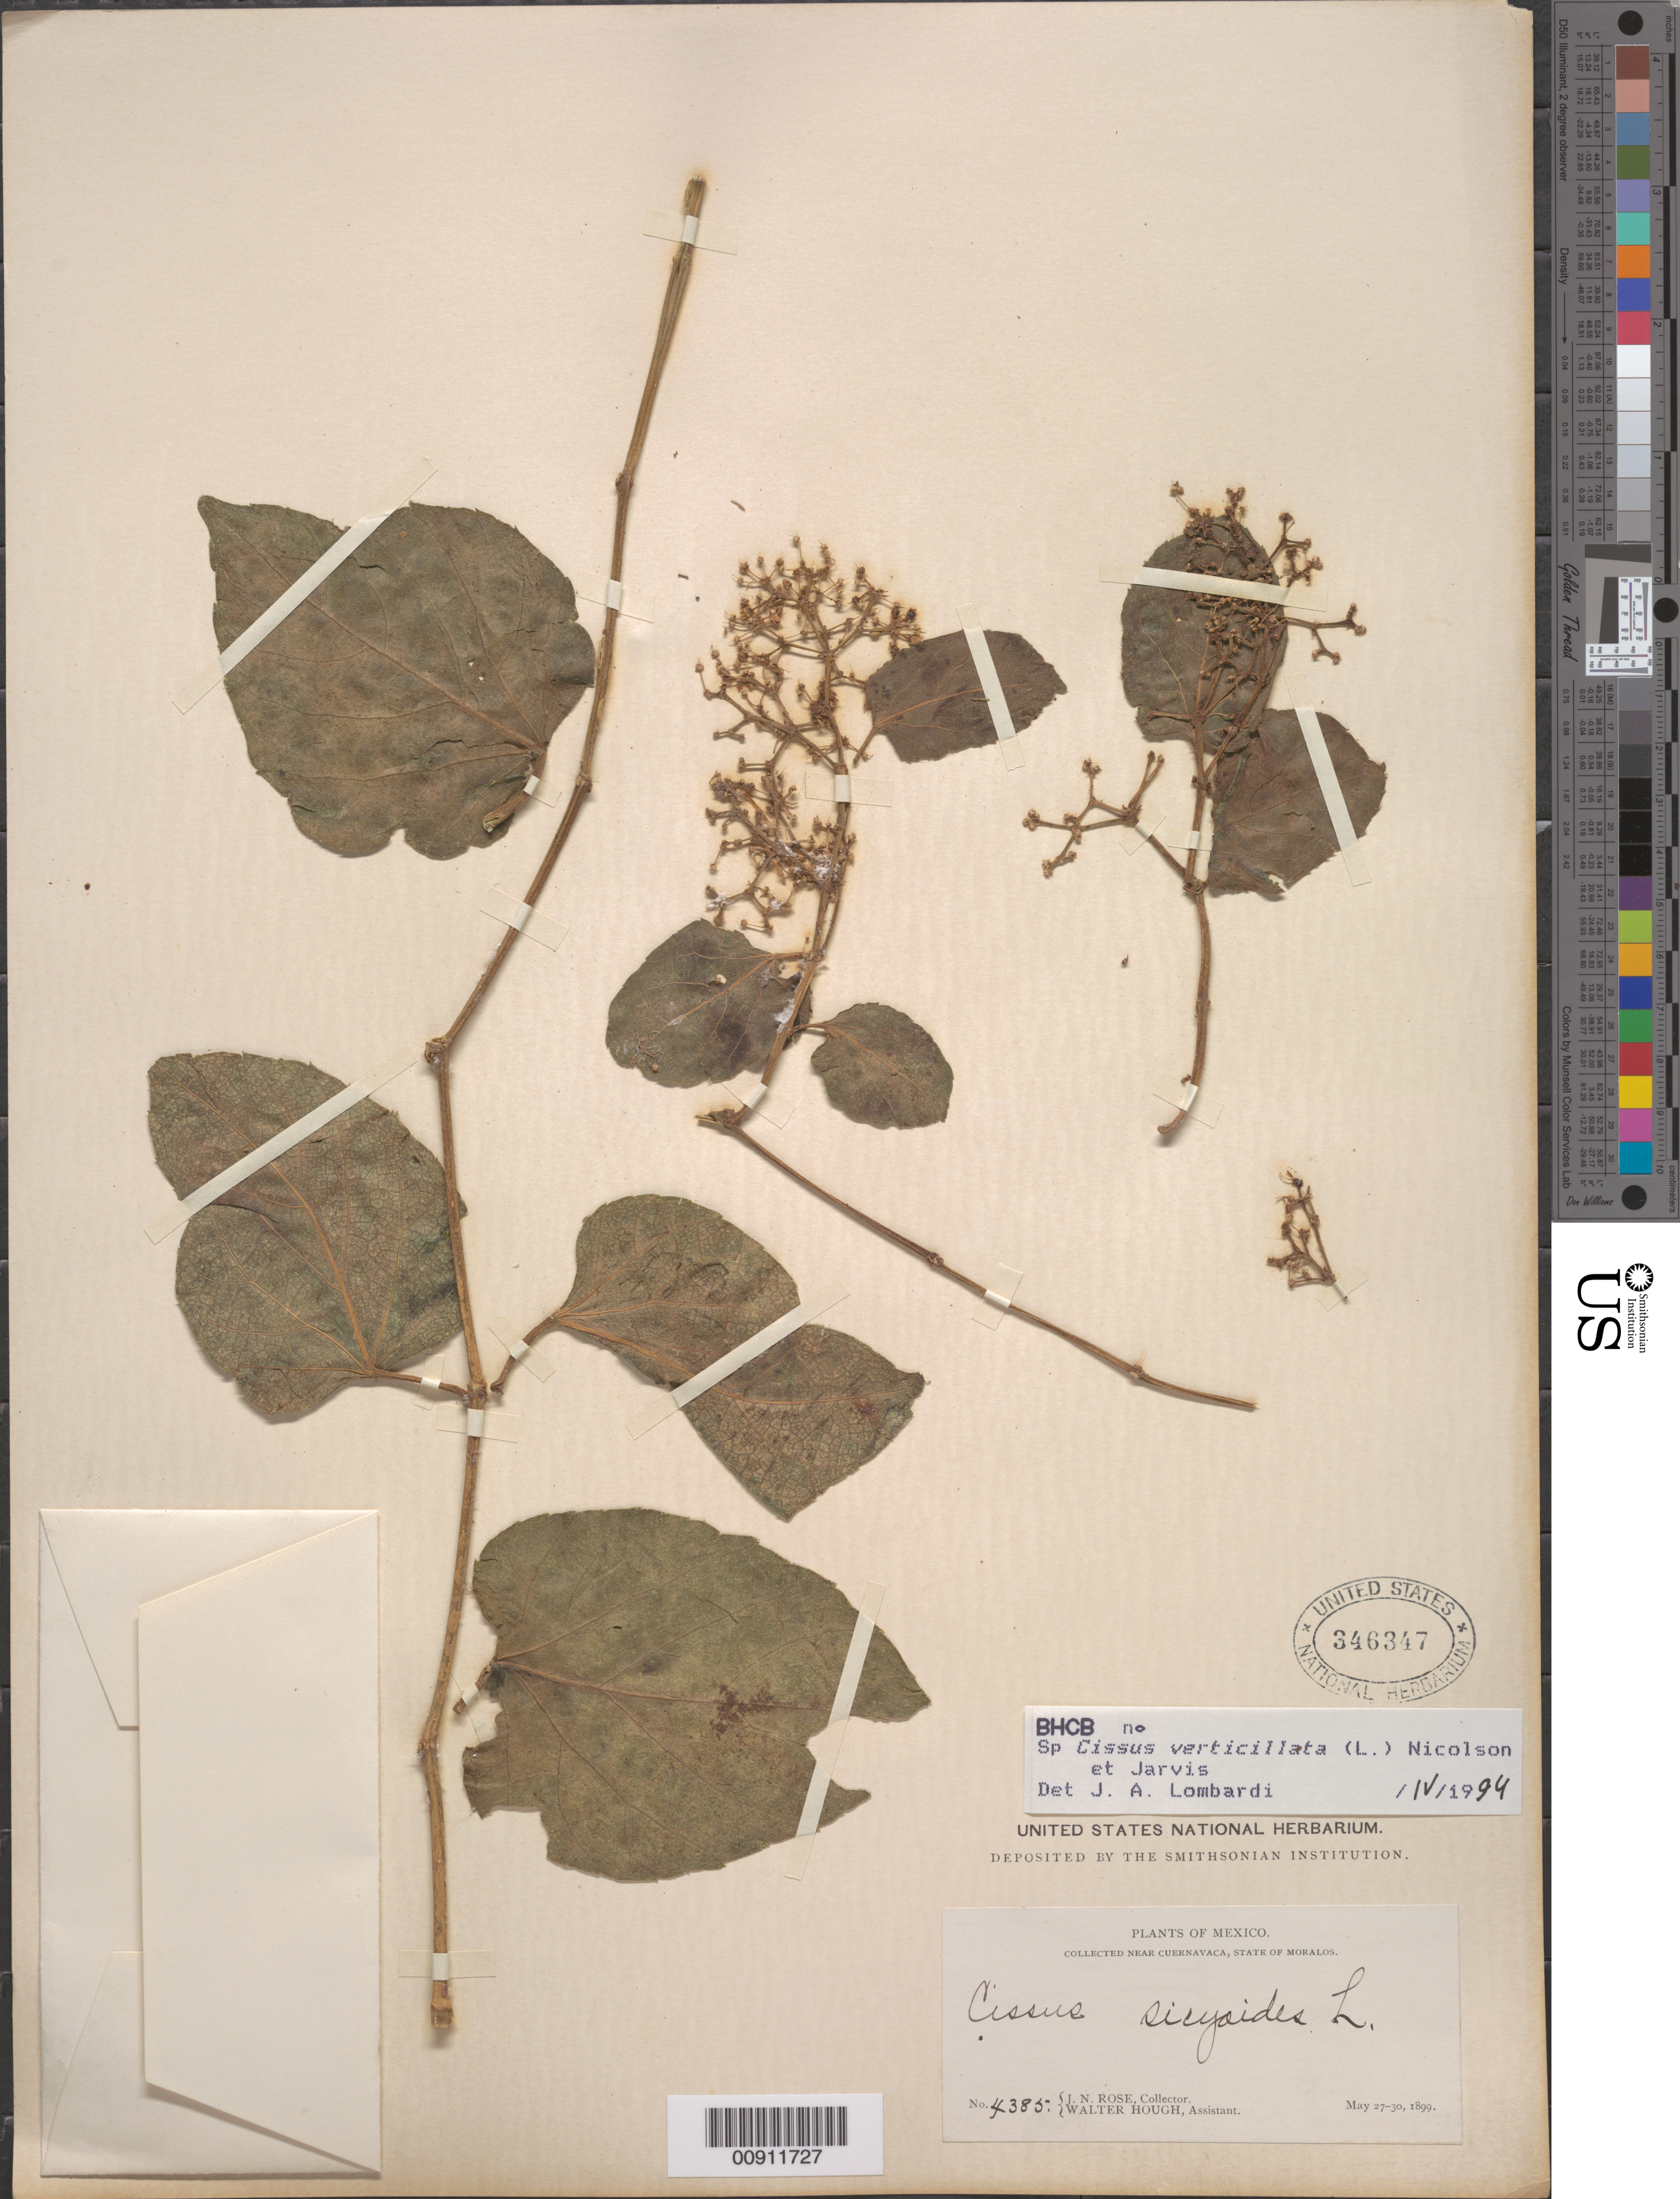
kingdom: Plantae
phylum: Tracheophyta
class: Magnoliopsida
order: Vitales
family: Vitaceae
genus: Cissus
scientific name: Cissus verticillata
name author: (L.) Nicolson & C.E. Jarvis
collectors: J. N. Rose & W. Hough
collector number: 4385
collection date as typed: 27 May 1899 to 30 May 1899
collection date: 1899-05-27/1899-05-30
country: Mexico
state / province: Morelos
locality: Near Cuernavaca, Morelos.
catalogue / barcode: US 346347